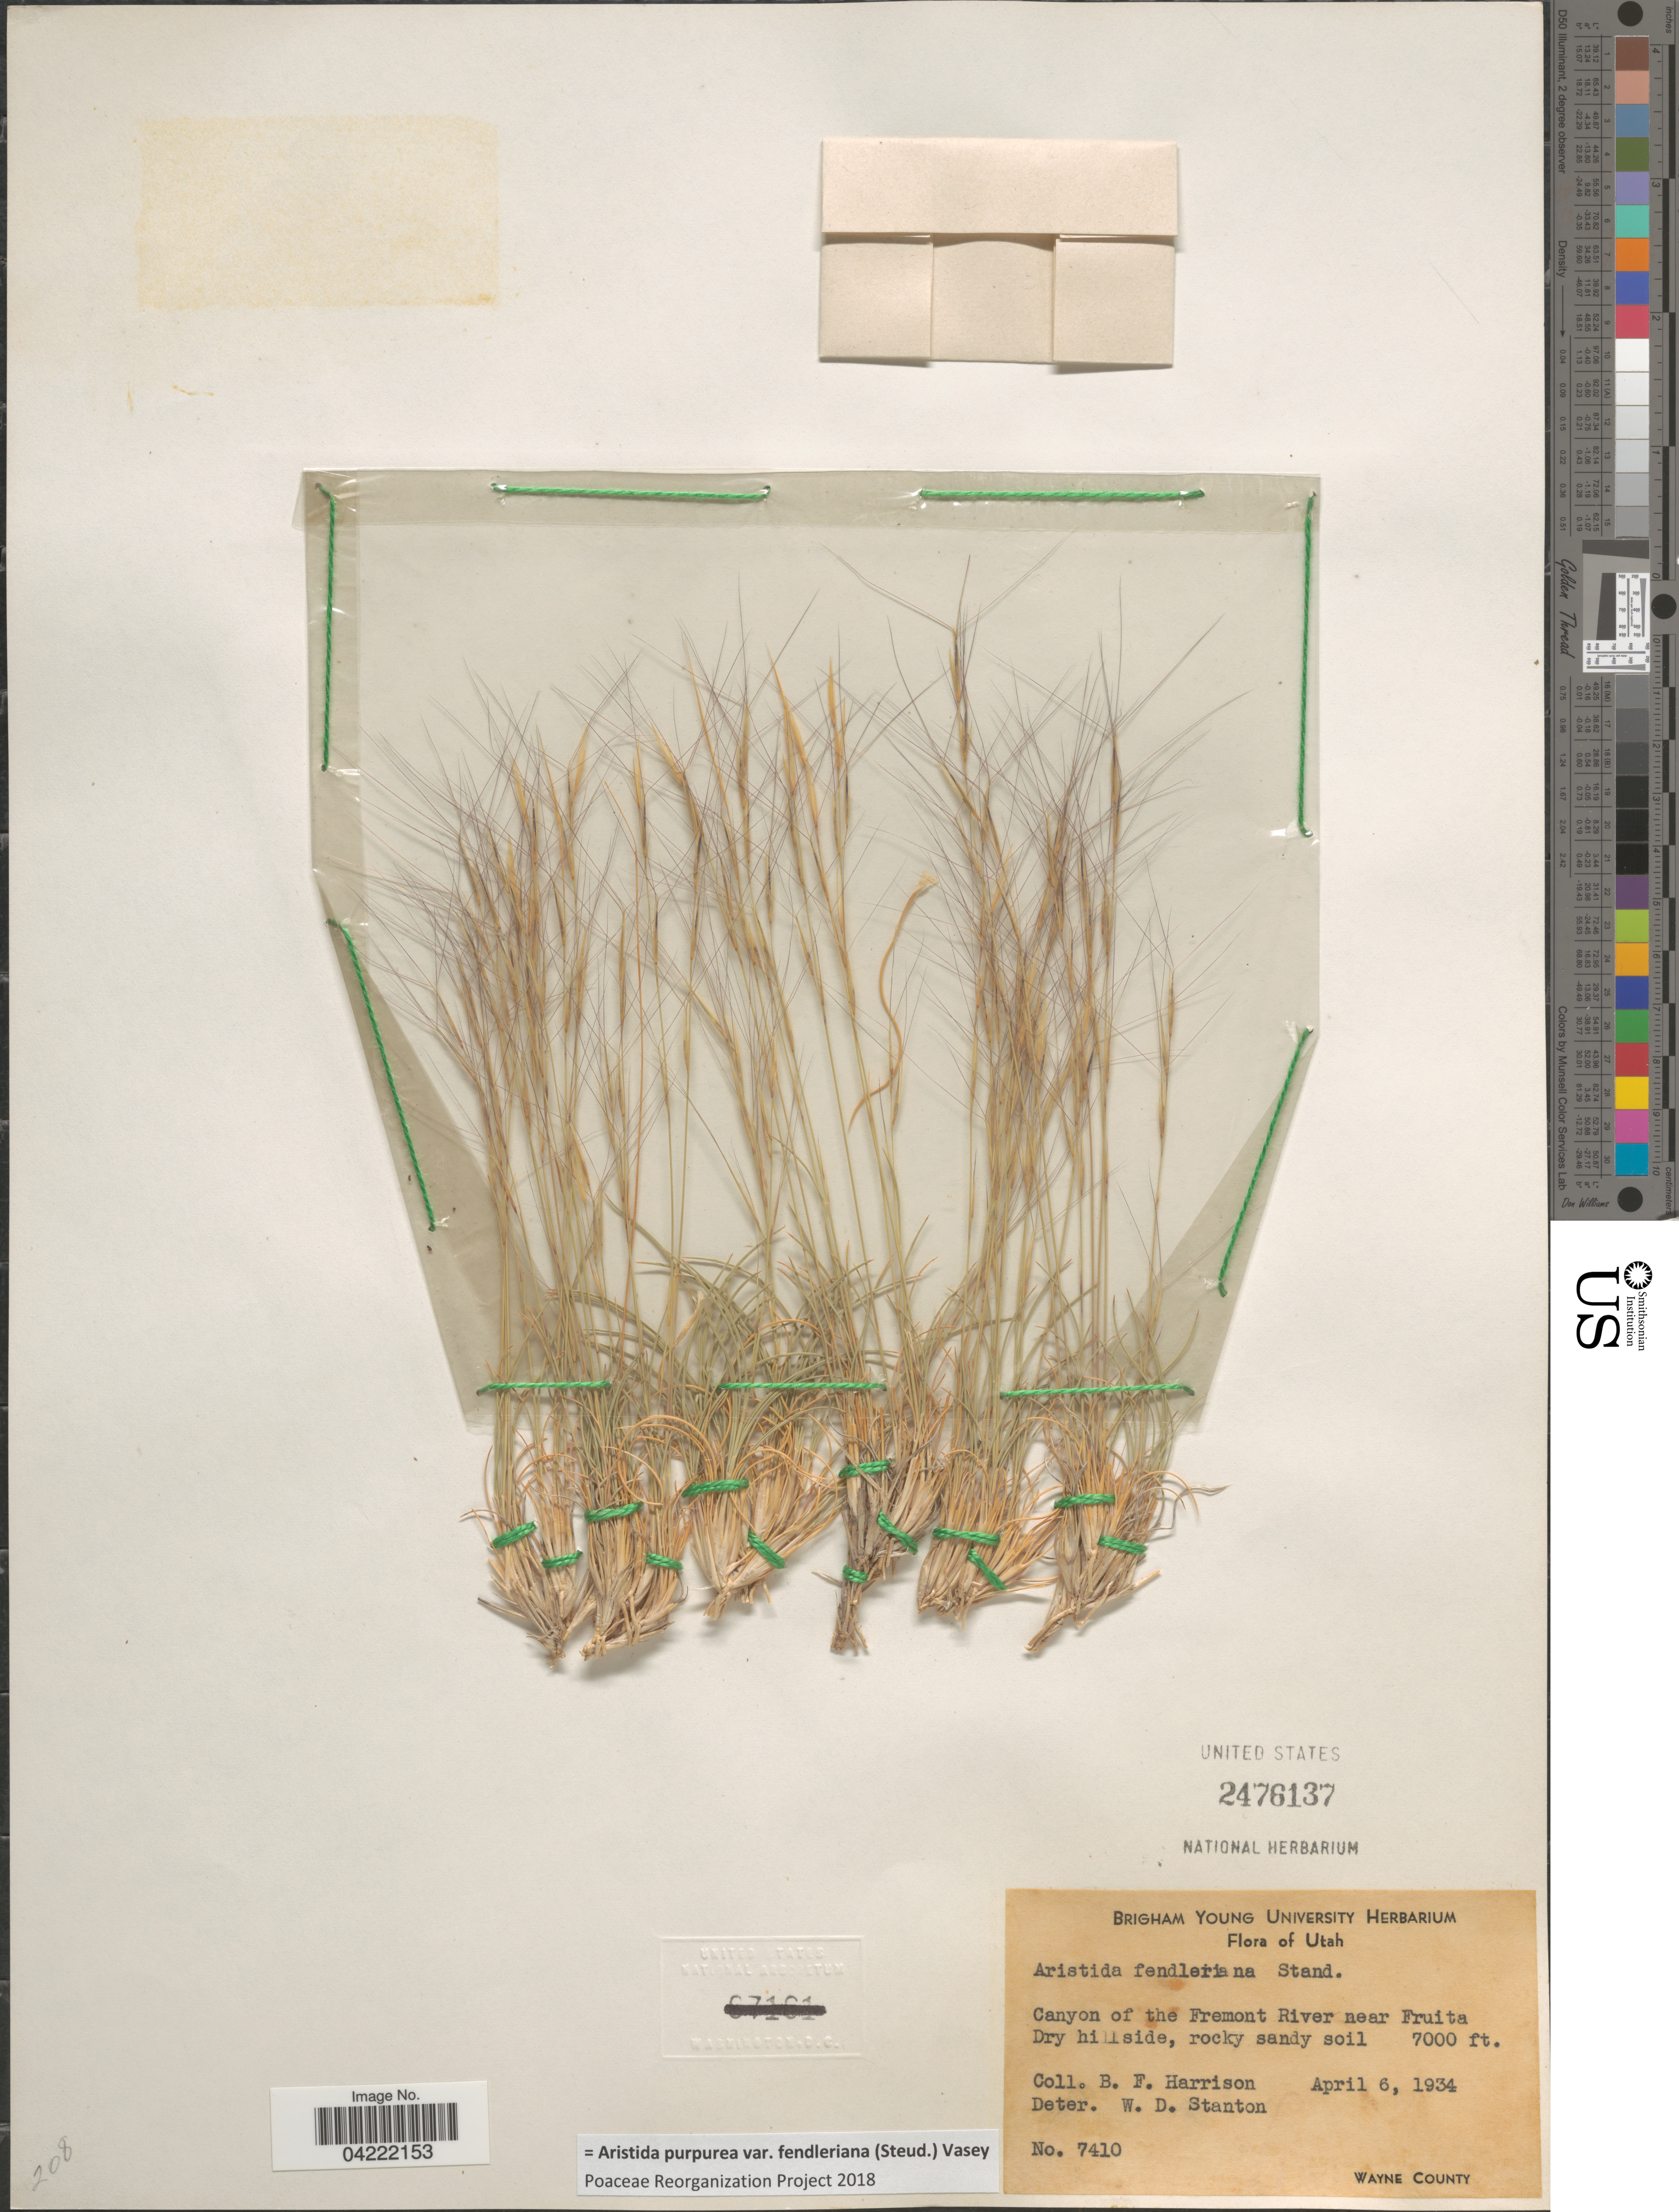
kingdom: Plantae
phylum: Tracheophyta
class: Liliopsida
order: Poales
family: Poaceae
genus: Aristida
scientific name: Aristida purpurea var. fendleriana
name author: (Steud.) Vasey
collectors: B. F. Harrison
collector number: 7410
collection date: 1934-04-06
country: United States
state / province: Utah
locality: Canyon of the Fremont River near Fruita. Wayne County.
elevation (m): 2134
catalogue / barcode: US 2476137